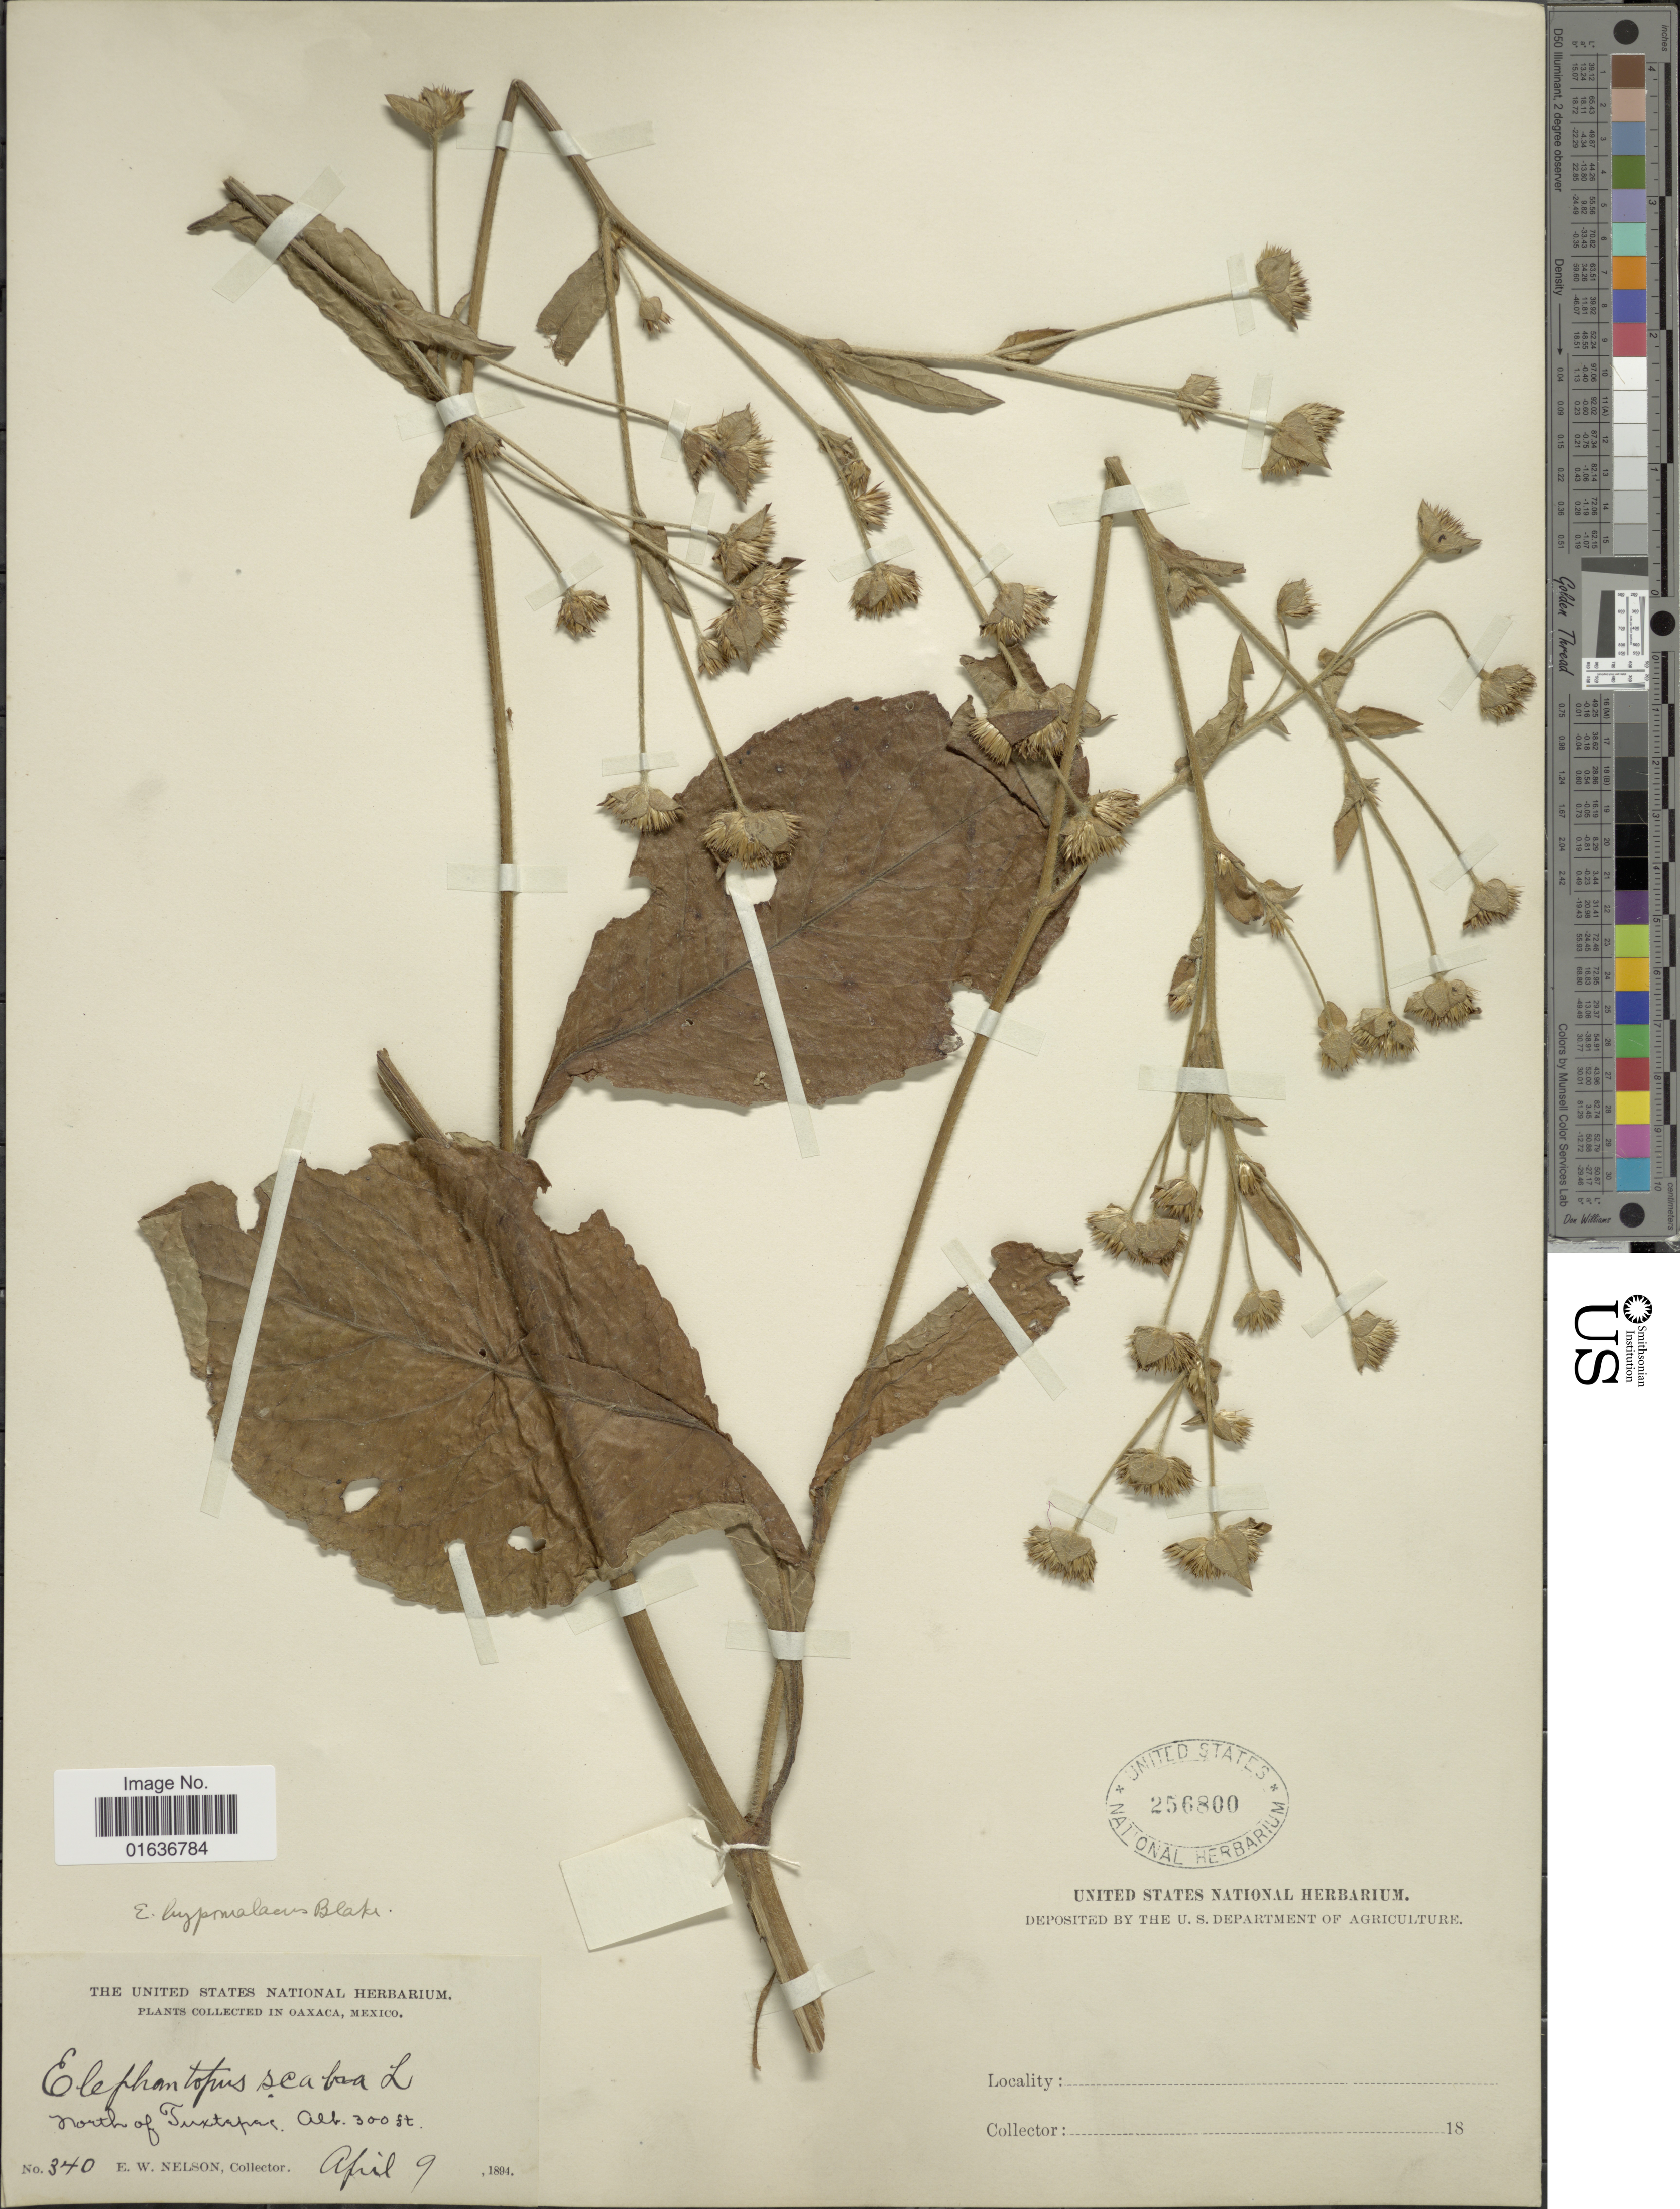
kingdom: Plantae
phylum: Tracheophyta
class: Magnoliopsida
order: Asterales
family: Asteraceae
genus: Elephantopus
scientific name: Elephantopus hypomalacus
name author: S.F. Blake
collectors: E. W. Nelson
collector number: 340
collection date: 1894-04-09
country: Mexico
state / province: Oaxaca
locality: North of Tuxtapec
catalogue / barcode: US 256800